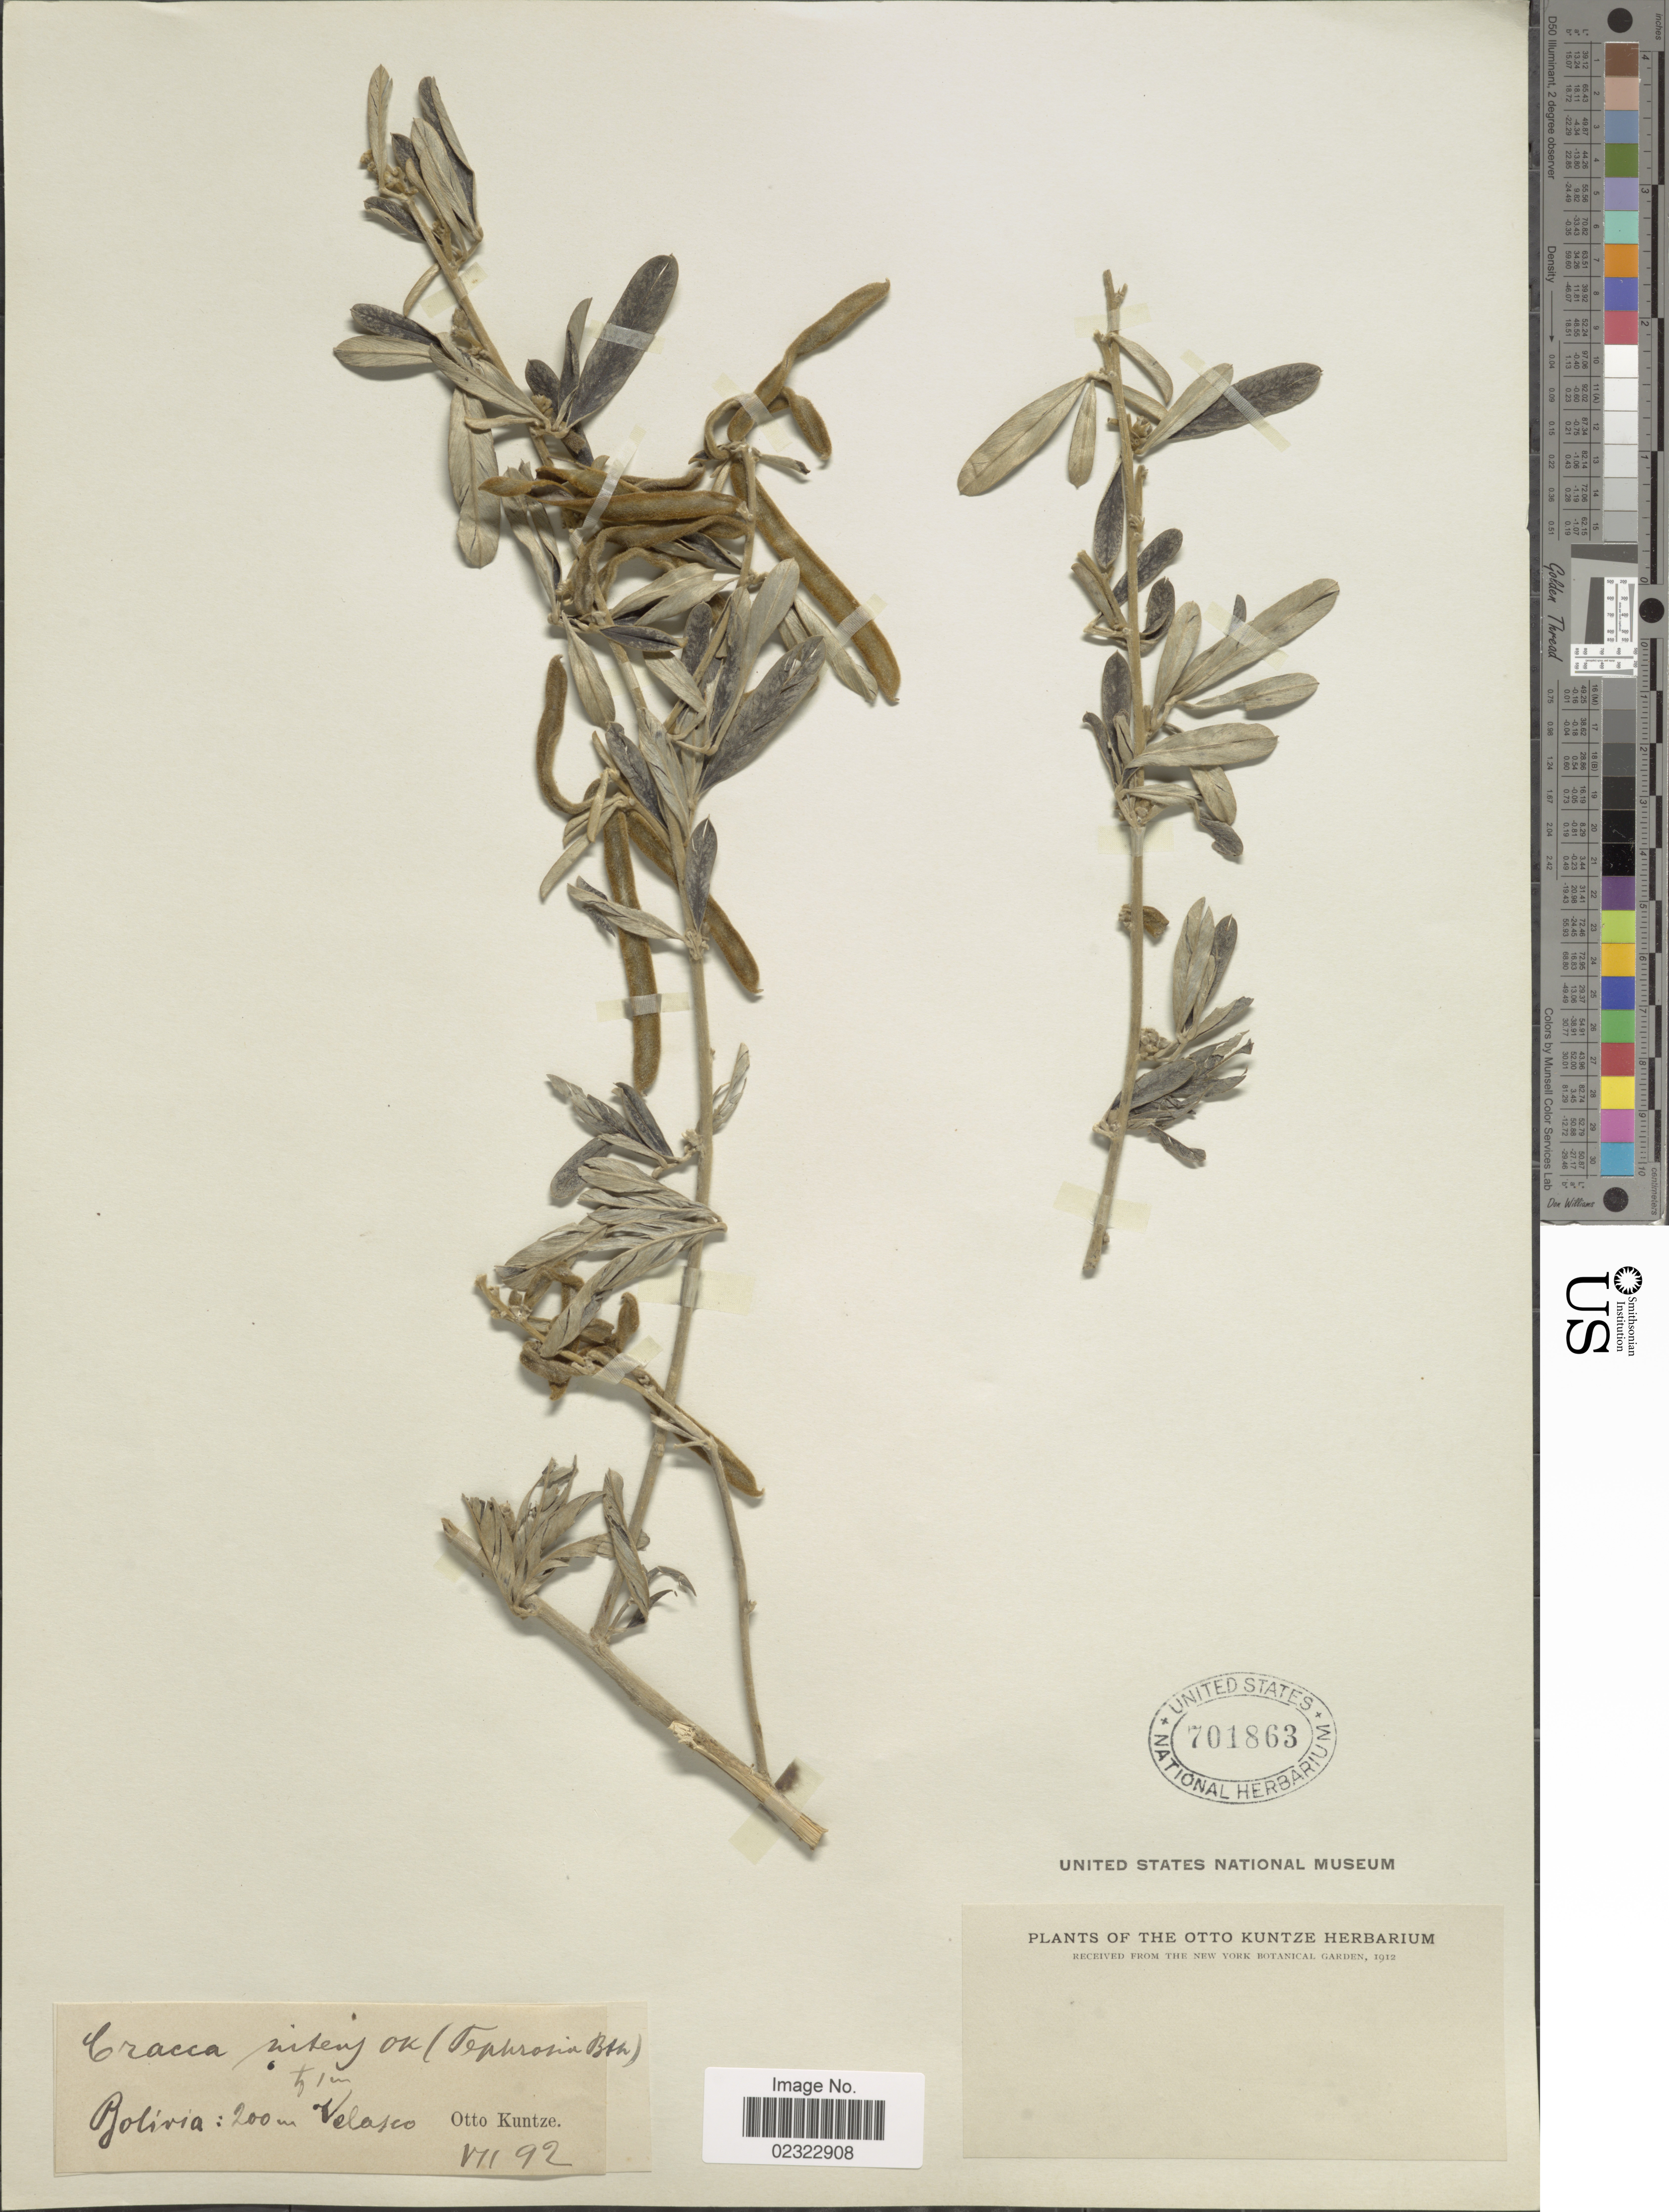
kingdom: Plantae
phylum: Tracheophyta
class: Magnoliopsida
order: Fabales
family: Fabaceae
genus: Tephrosia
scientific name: Tephrosia sessiliflora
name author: (Poir.) Hassl.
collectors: C.E.O. Kuntze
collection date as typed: Transcribed d/m/y: /7/92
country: Bolivia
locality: Velasco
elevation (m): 200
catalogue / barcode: US 701863